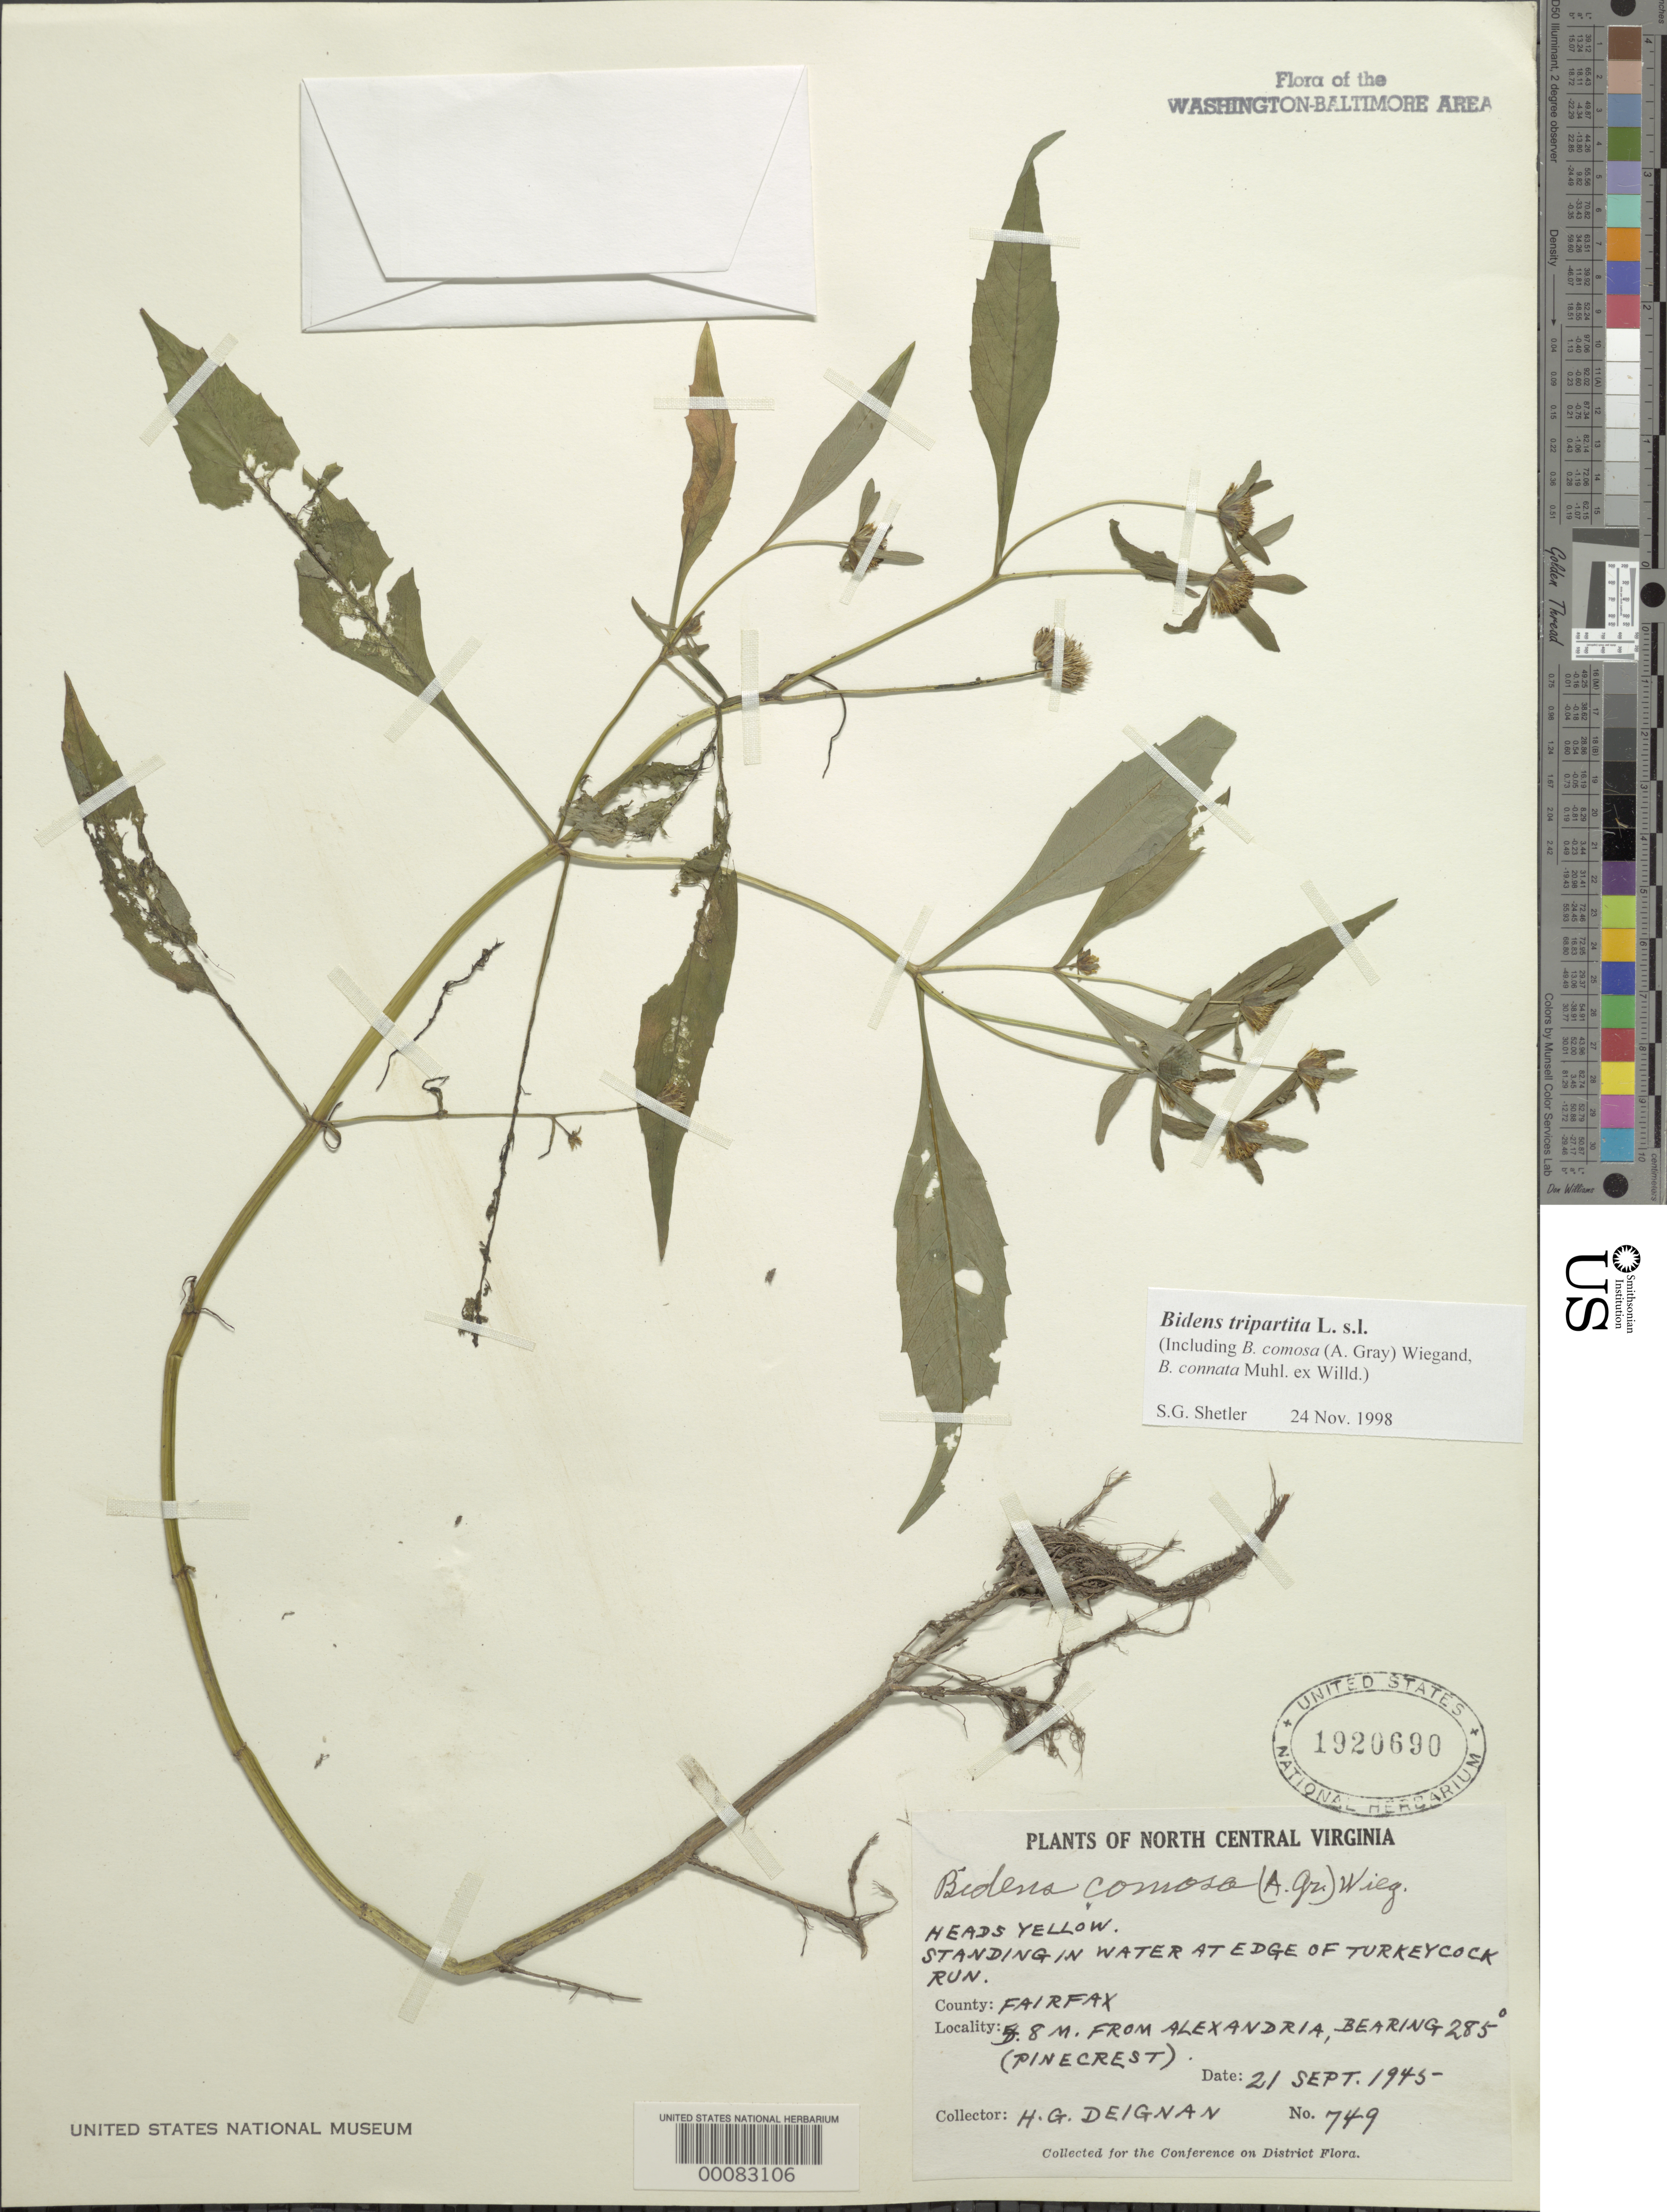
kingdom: Plantae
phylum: Tracheophyta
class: Magnoliopsida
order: Asterales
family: Asteraceae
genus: Bidens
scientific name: Bidens tripartita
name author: L.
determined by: Shetler, Stanwyn G., (US), NMNH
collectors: H. Deignan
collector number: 749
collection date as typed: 21 Sep 1945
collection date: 1945-09-21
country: United States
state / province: Virginia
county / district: Fairfax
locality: Near Alexandria Turkeycock Run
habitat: Stream edge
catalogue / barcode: US 1920690